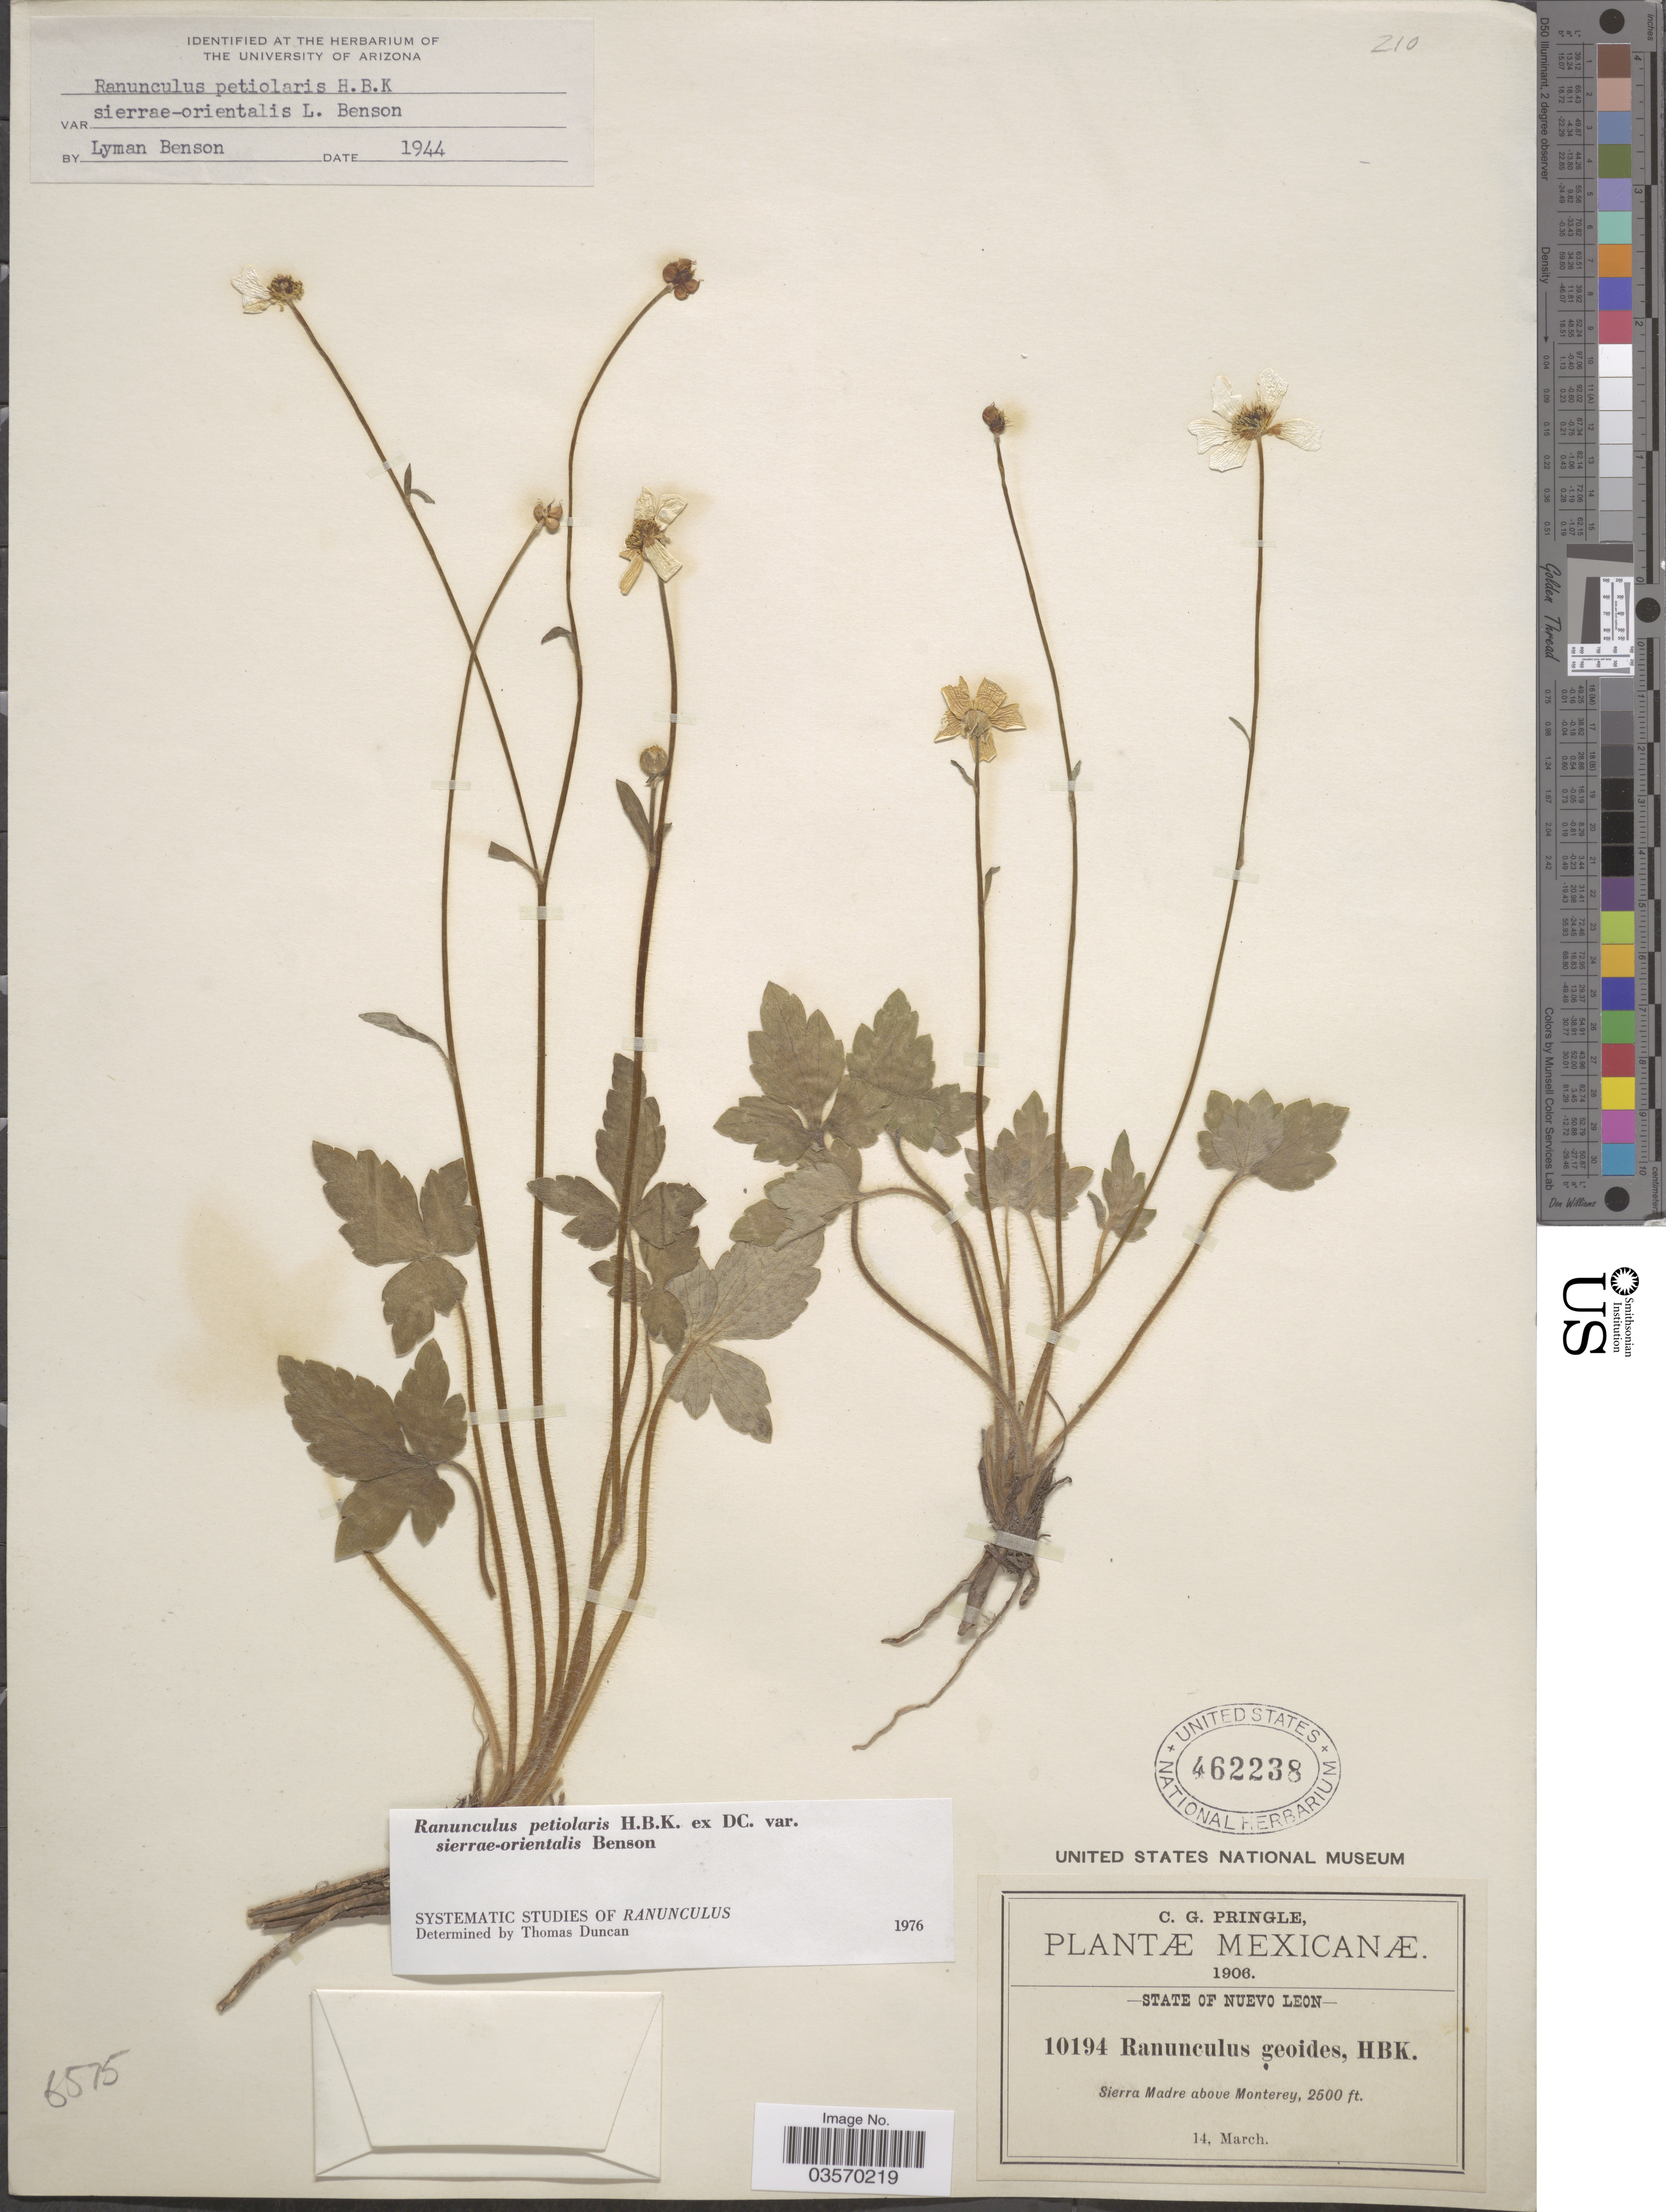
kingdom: Plantae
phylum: Tracheophyta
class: Magnoliopsida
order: Ranunculales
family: Ranunculaceae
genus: Ranunculus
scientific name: Ranunculus petiolaris var. sierrae-orientalis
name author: L.D. Benson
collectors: C. G. Pringle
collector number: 10194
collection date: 1906-03-14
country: Mexico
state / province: Nuevo León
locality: Sierra Madre above Monterey.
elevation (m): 762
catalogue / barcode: US 462238